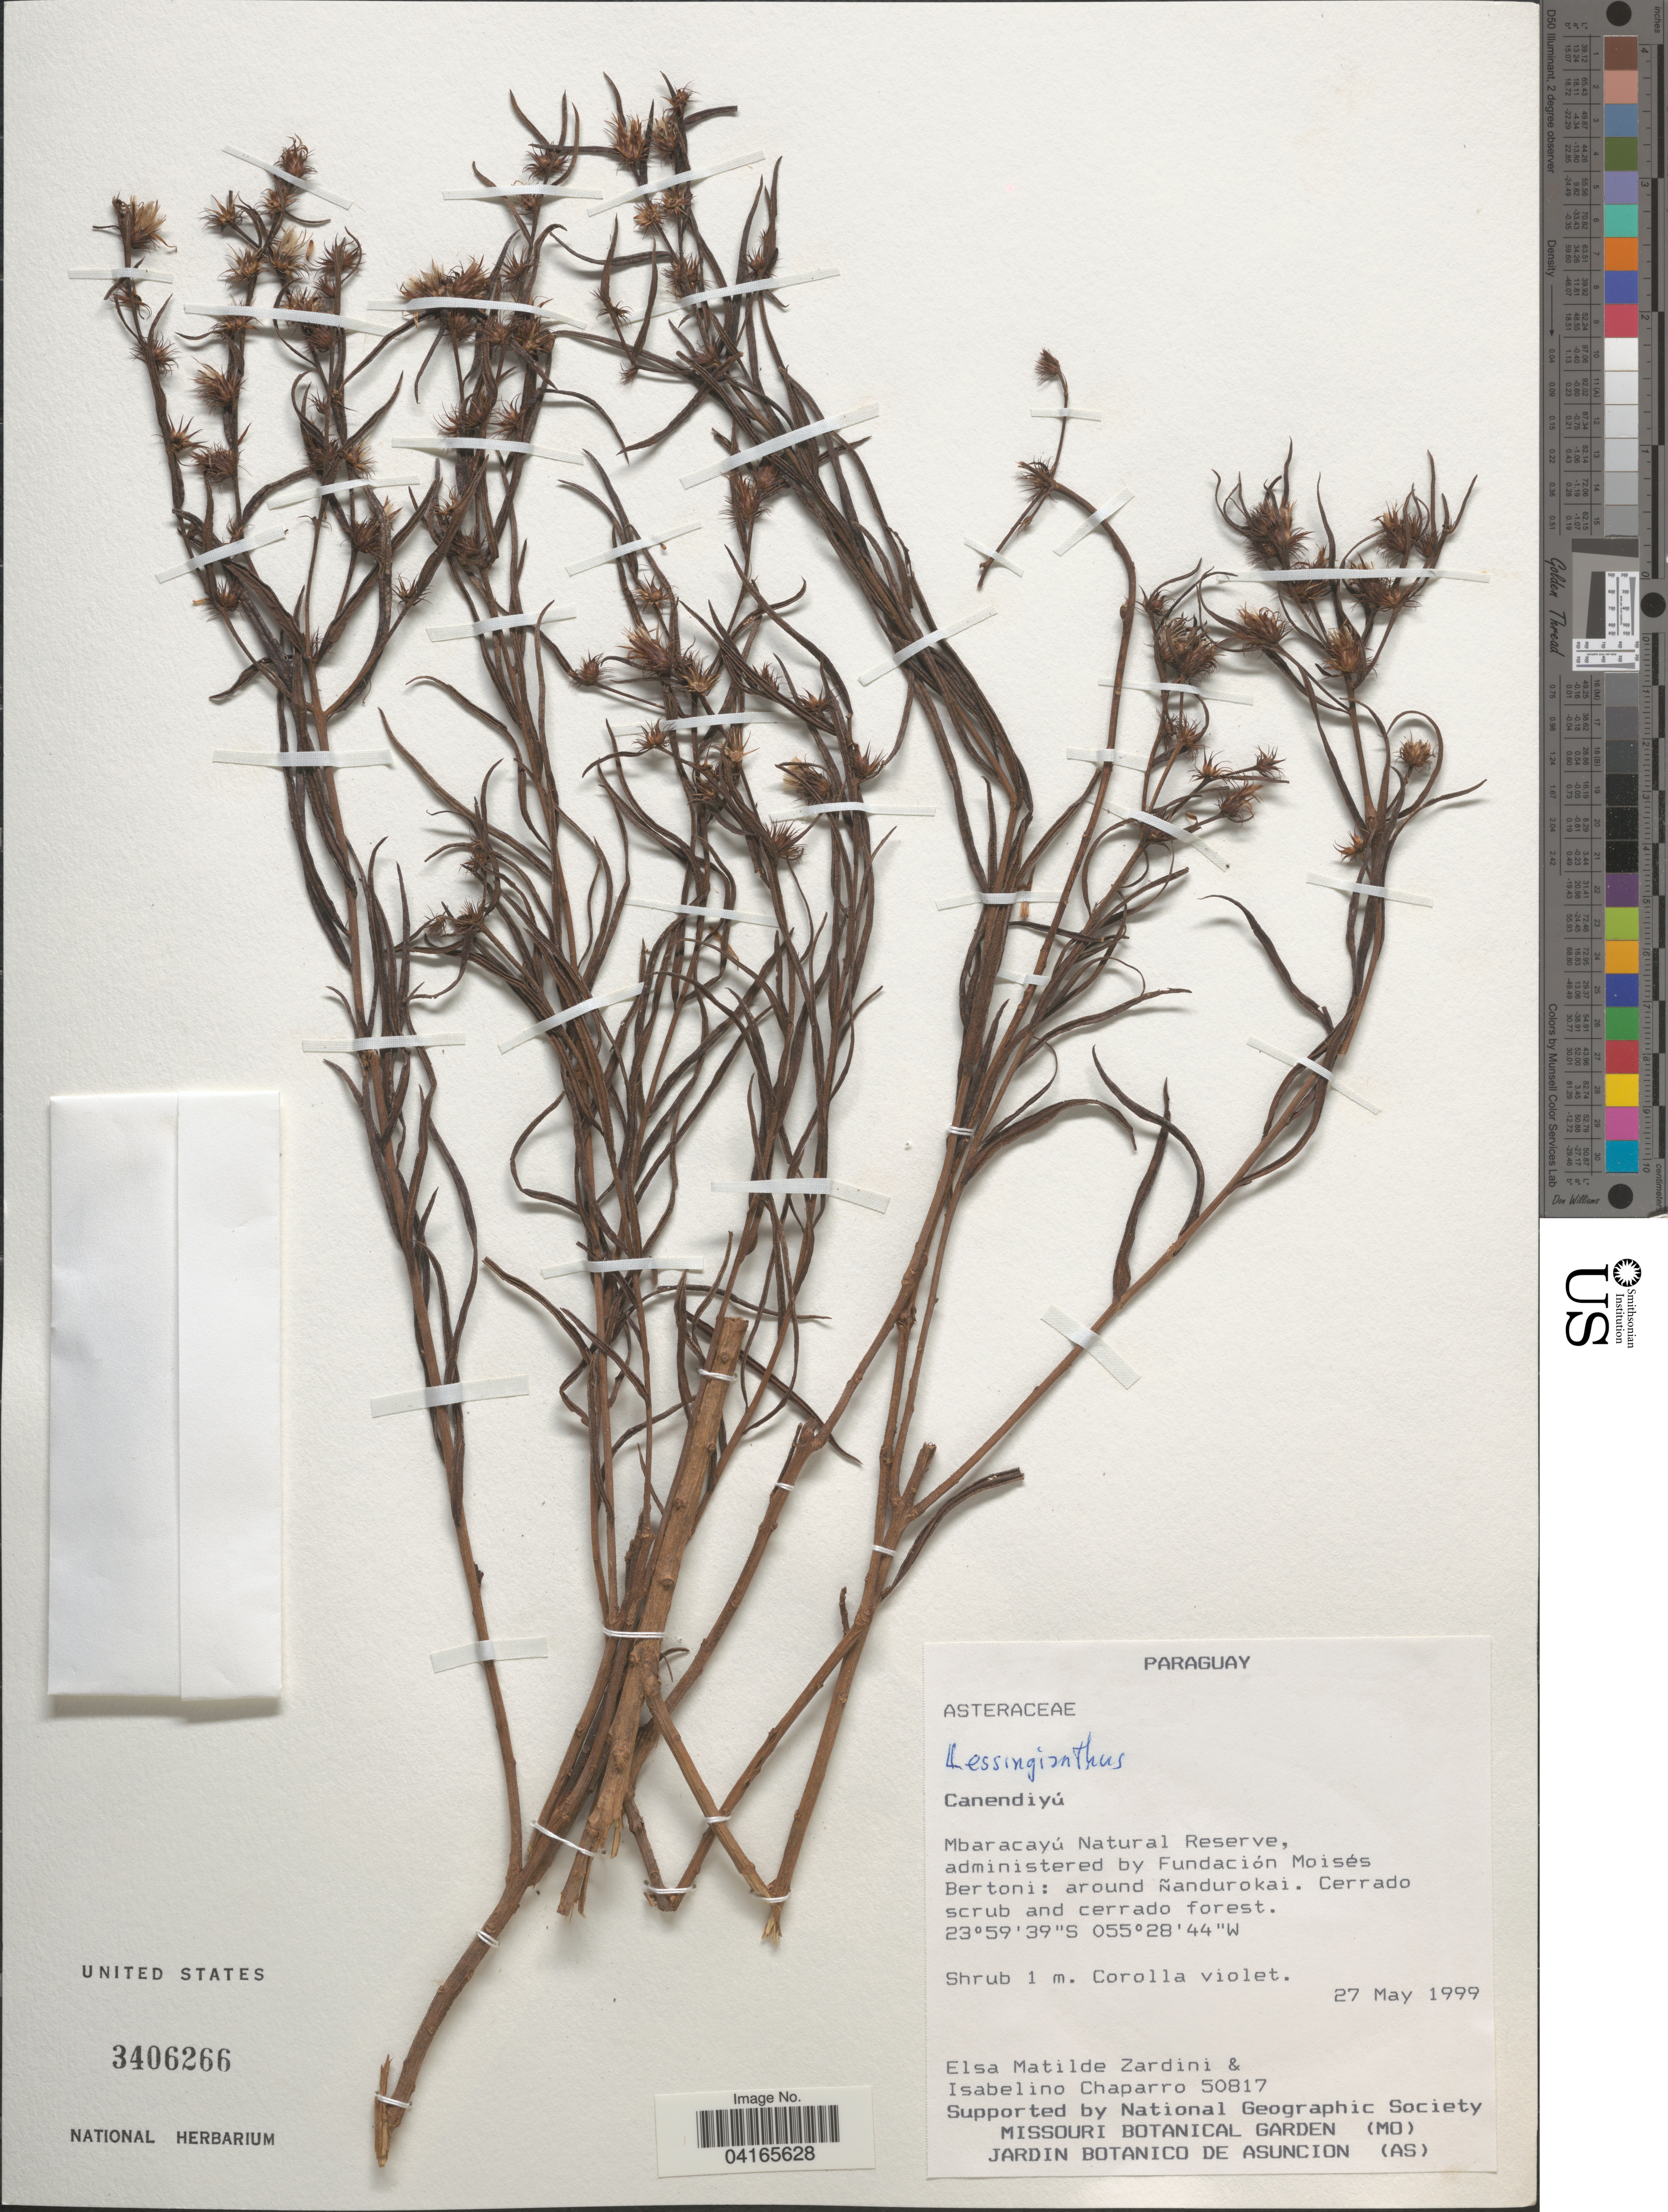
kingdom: Plantae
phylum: Tracheophyta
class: Magnoliopsida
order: Asterales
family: Asteraceae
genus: Lessingianthus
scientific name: Lessingianthus sp.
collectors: E. M. Zardini & I. Chaparro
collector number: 50817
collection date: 1999-05-27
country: Paraguay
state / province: Canindeyu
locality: Canendiyú. Mbaracayú Natural Reserve, administered by Fundación Moisés. Bertoni: around Ñandurokai.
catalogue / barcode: US 3406266